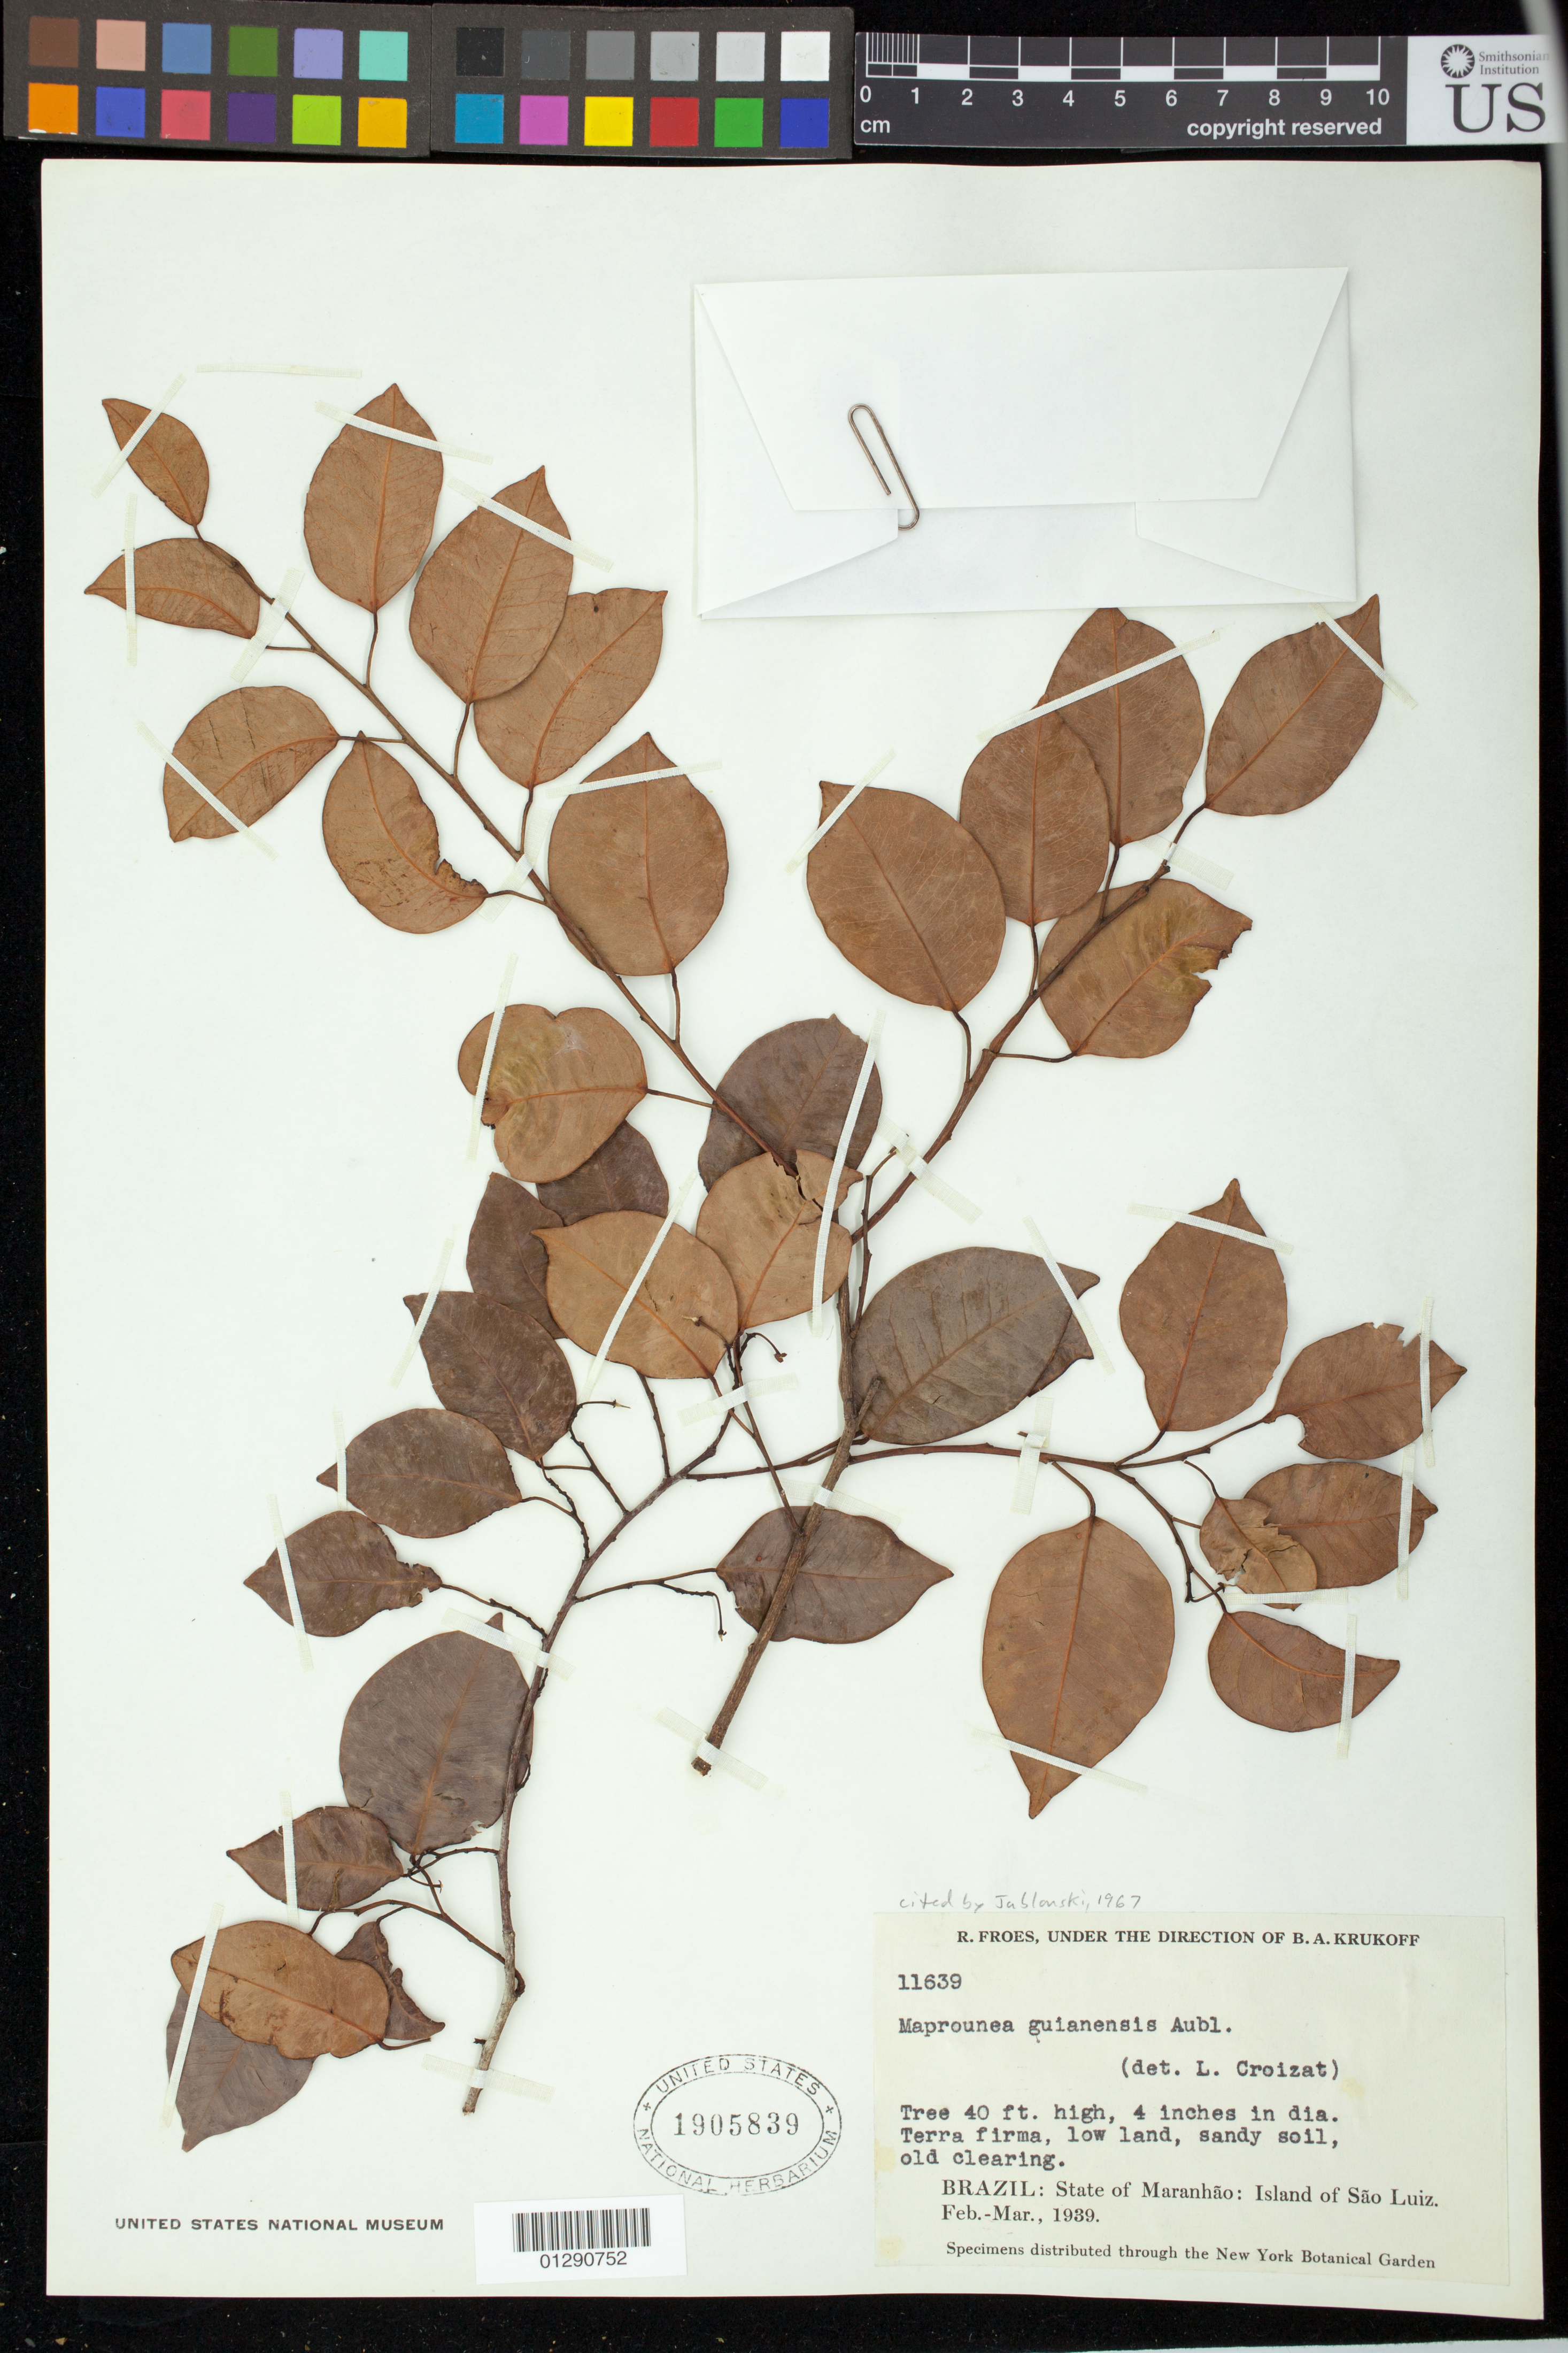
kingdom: Plantae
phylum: Tracheophyta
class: Magnoliopsida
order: Malpighiales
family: Euphorbiaceae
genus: Maprounea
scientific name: Maprounea guianensis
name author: Aubl.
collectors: R. Fróes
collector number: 11639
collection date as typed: Feb-Mar 1939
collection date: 1939-02/1939-03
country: Brazil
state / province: Maranhão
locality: Island of Sao Luiz.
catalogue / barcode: US 1905839